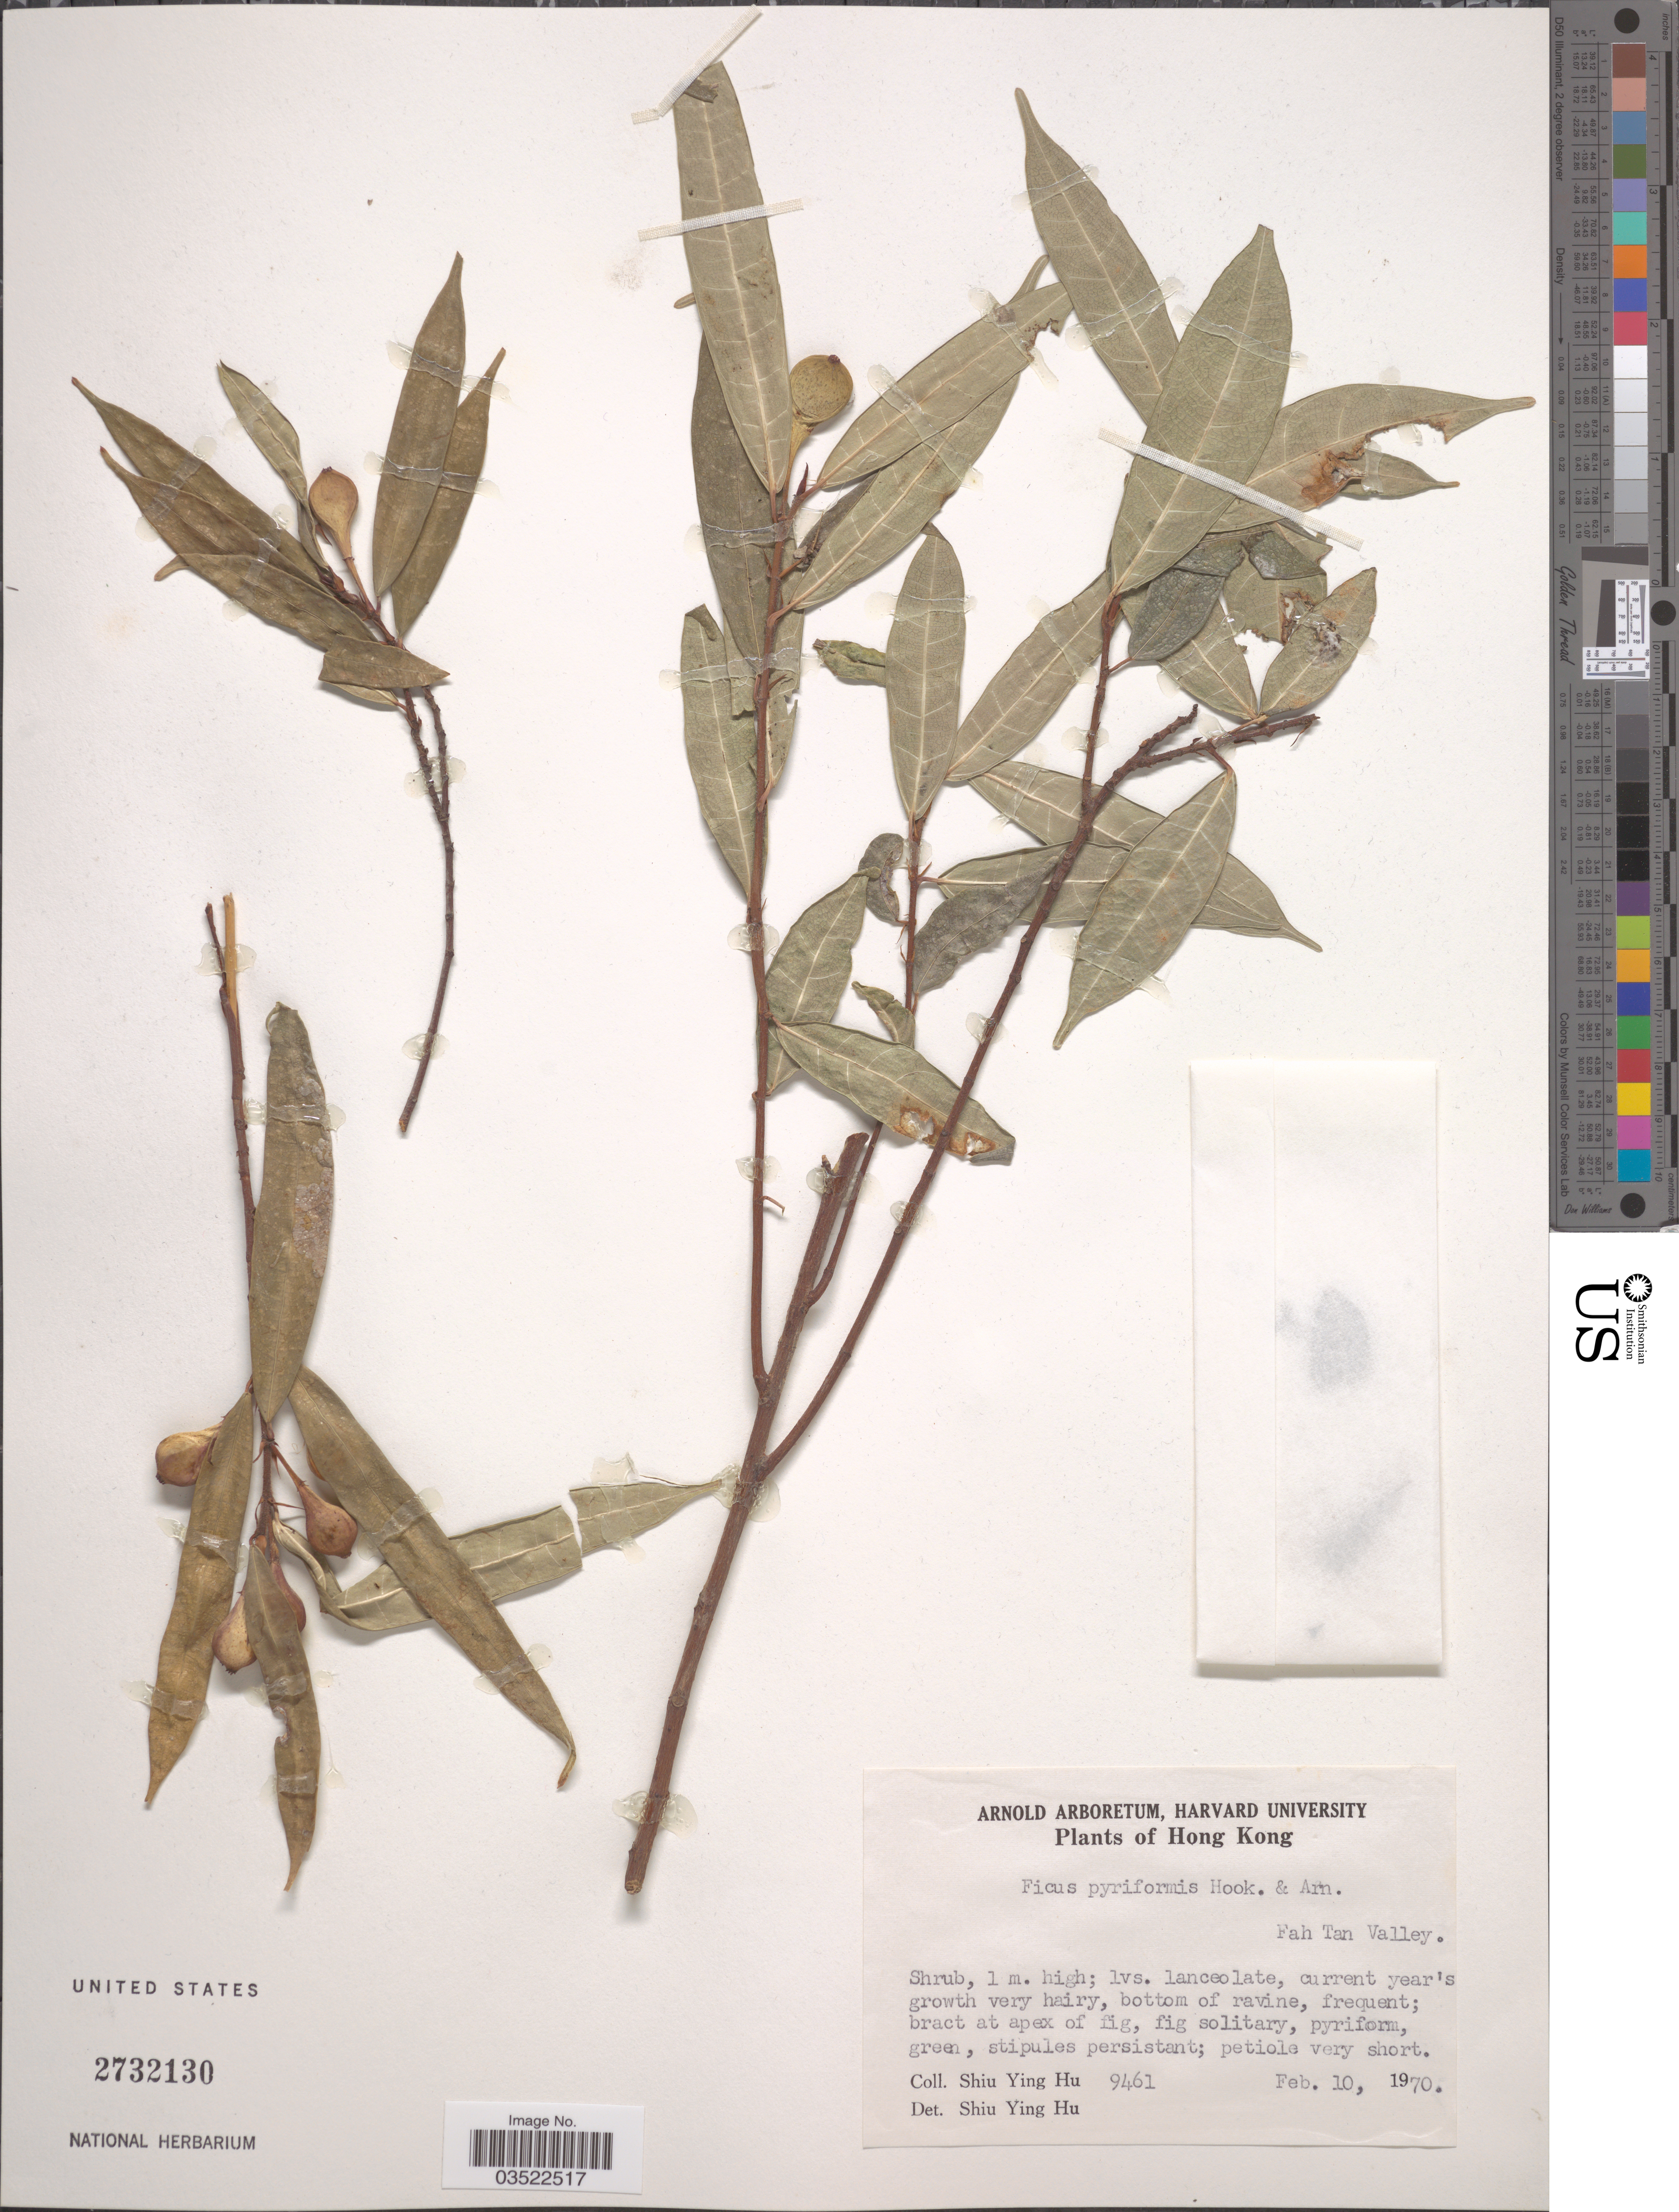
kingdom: Plantae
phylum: Tracheophyta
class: Magnoliopsida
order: Rosales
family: Moraceae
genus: Ficus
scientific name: Ficus pyriformis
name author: Hook. & Arn.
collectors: S. Y. Hu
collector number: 9461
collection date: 1970-02-10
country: China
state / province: Hong Kong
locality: Fah Tan Valley.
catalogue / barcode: US 2732130